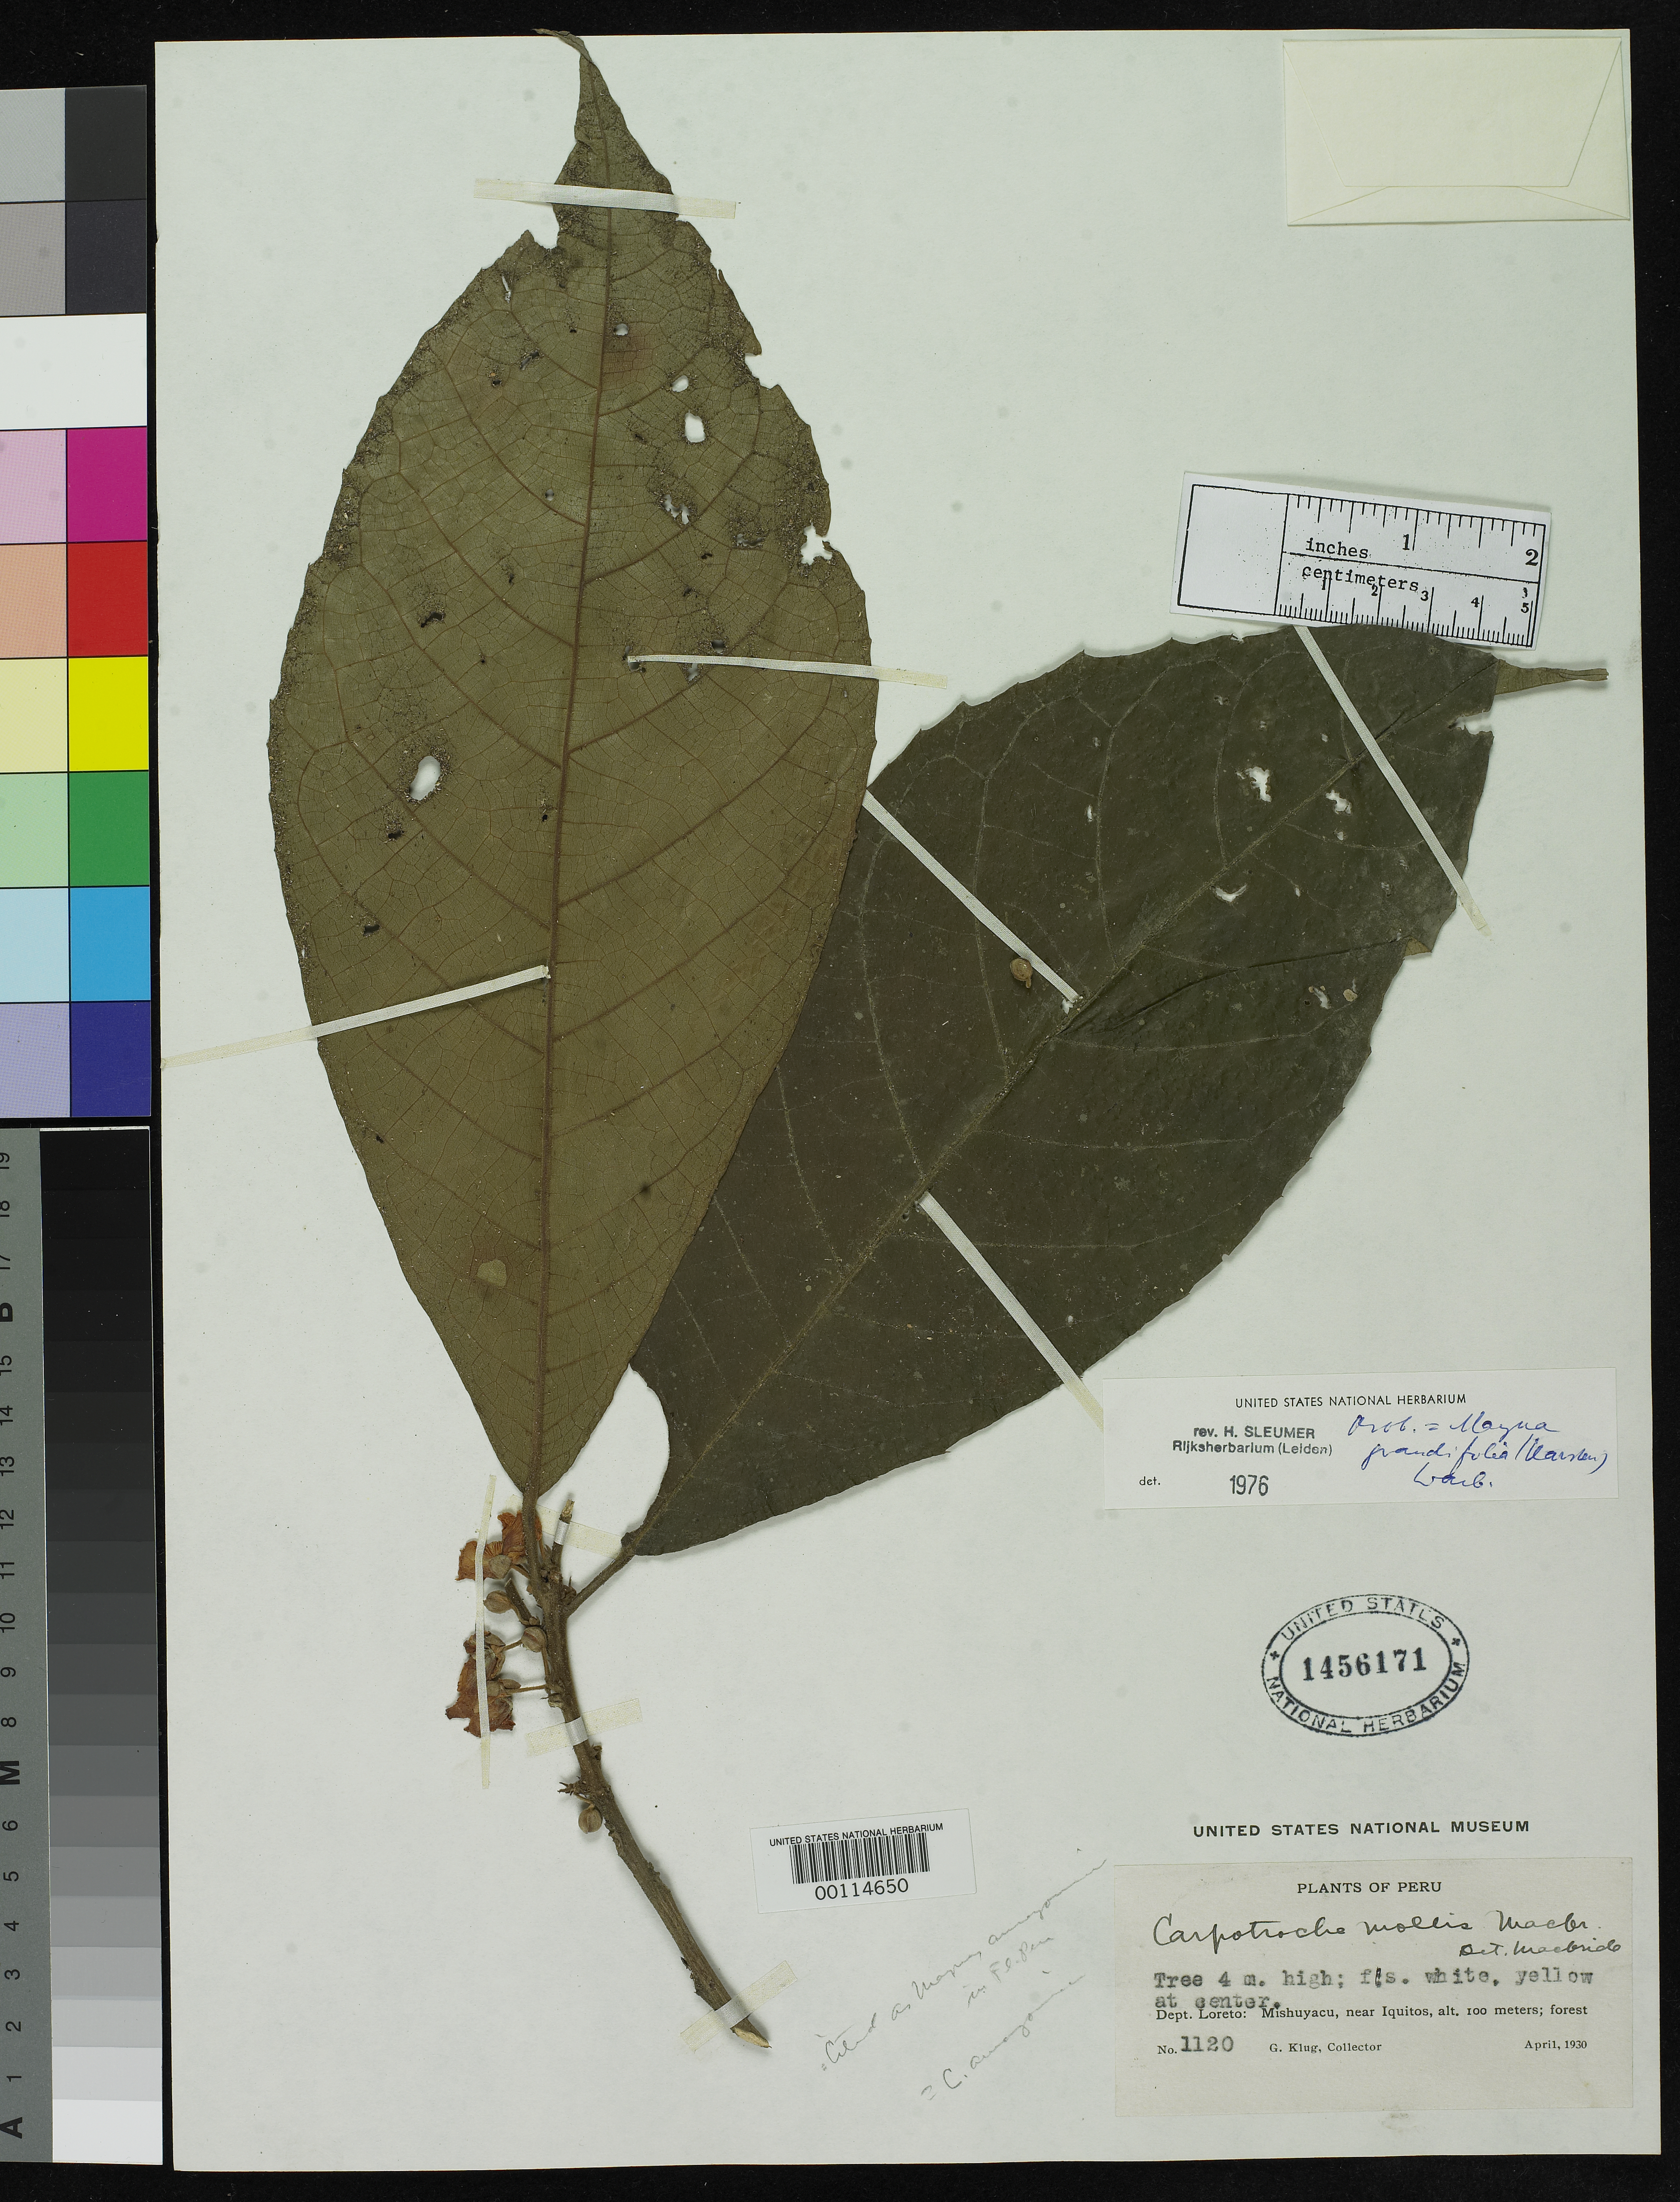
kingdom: Plantae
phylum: Tracheophyta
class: Magnoliopsida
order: Malpighiales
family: Achariaceae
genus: Carpotroche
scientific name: Carpotroche mollis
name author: J.F. Macbr.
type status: Isotype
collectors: G. Klug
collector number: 1120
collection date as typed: Apr 1930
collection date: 1930-04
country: Peru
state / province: Loreto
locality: Mishuyacu, near Iquitos.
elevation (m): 100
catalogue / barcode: US 1456171